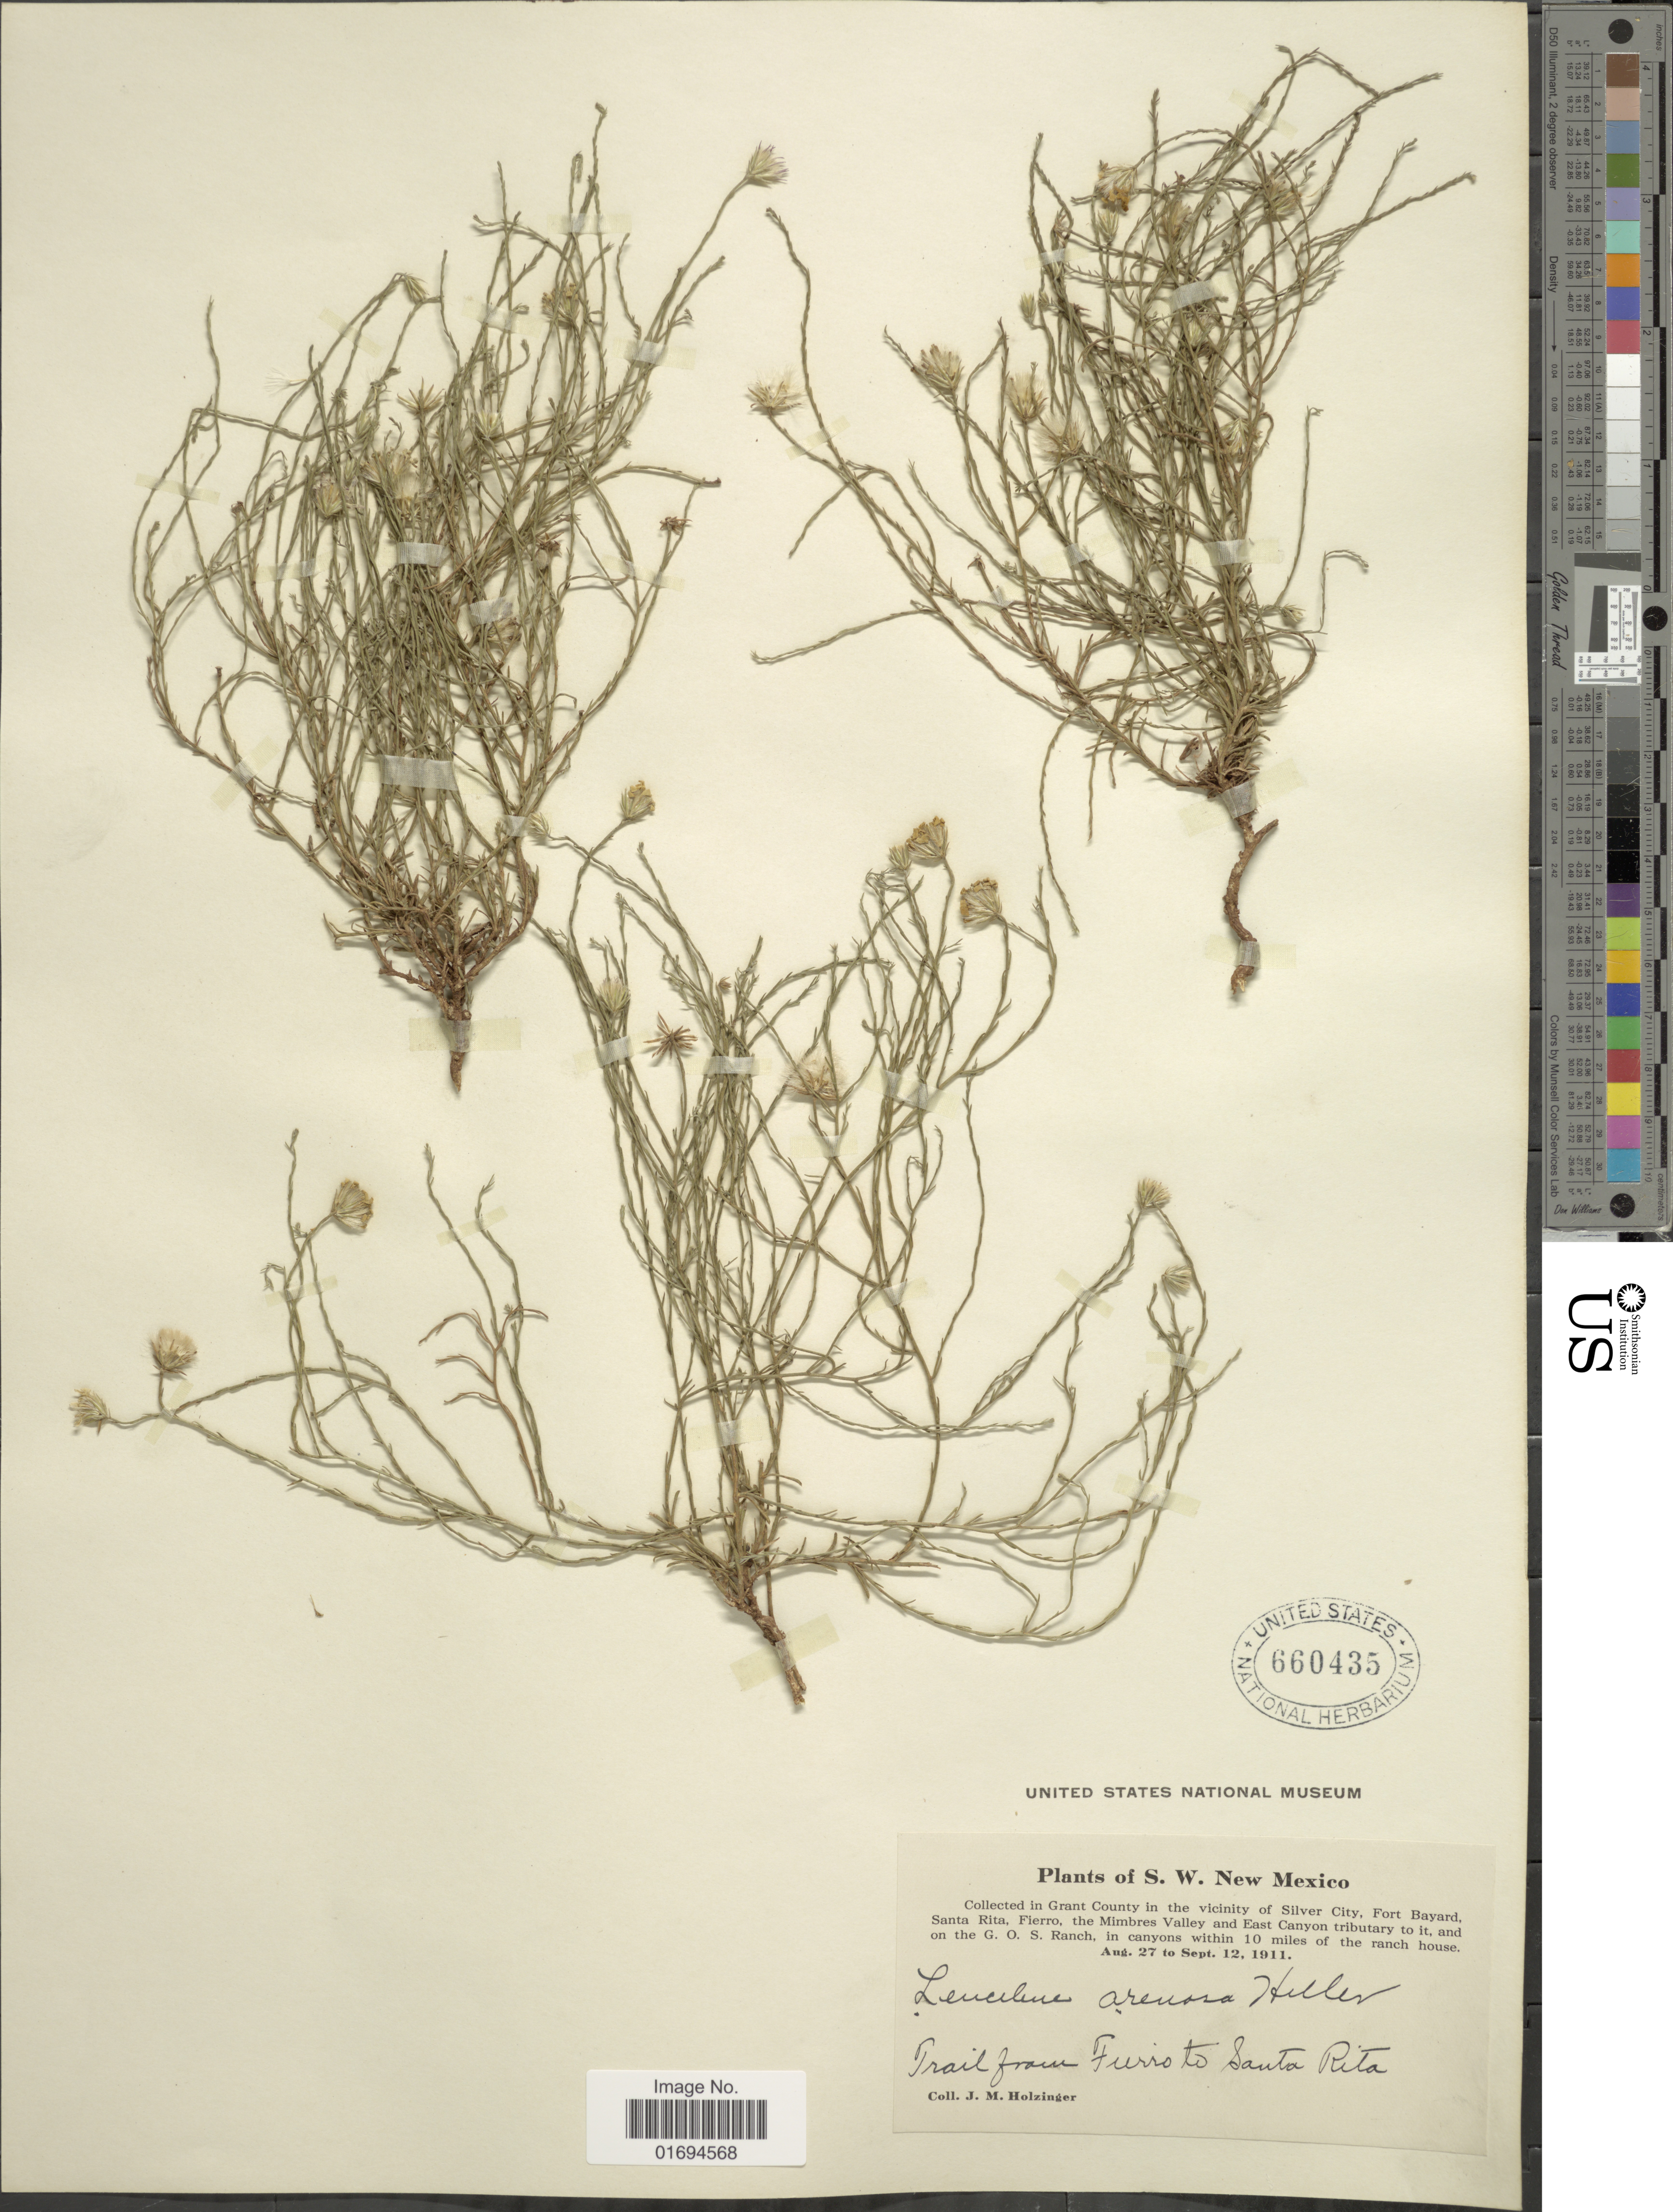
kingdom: Plantae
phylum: Tracheophyta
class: Magnoliopsida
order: Asterales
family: Asteraceae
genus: Chaetopappa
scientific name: Chaetopappa ericoides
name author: (Torr.) G.L. Nesom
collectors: J. M. Holzinger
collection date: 1911-08-27/1911-09-12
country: United States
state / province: New Mexico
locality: S. W. New Mexico, Grant County in the vicinity of Silver Citym Fort Bayard Santa Rita, the Mimbres Valley and East Canyon tributary to it, and on the G. O. S. Ranch, in canyons within 10 miles of the ranch house, trail from Furro to Santa Rita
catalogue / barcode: US 660435